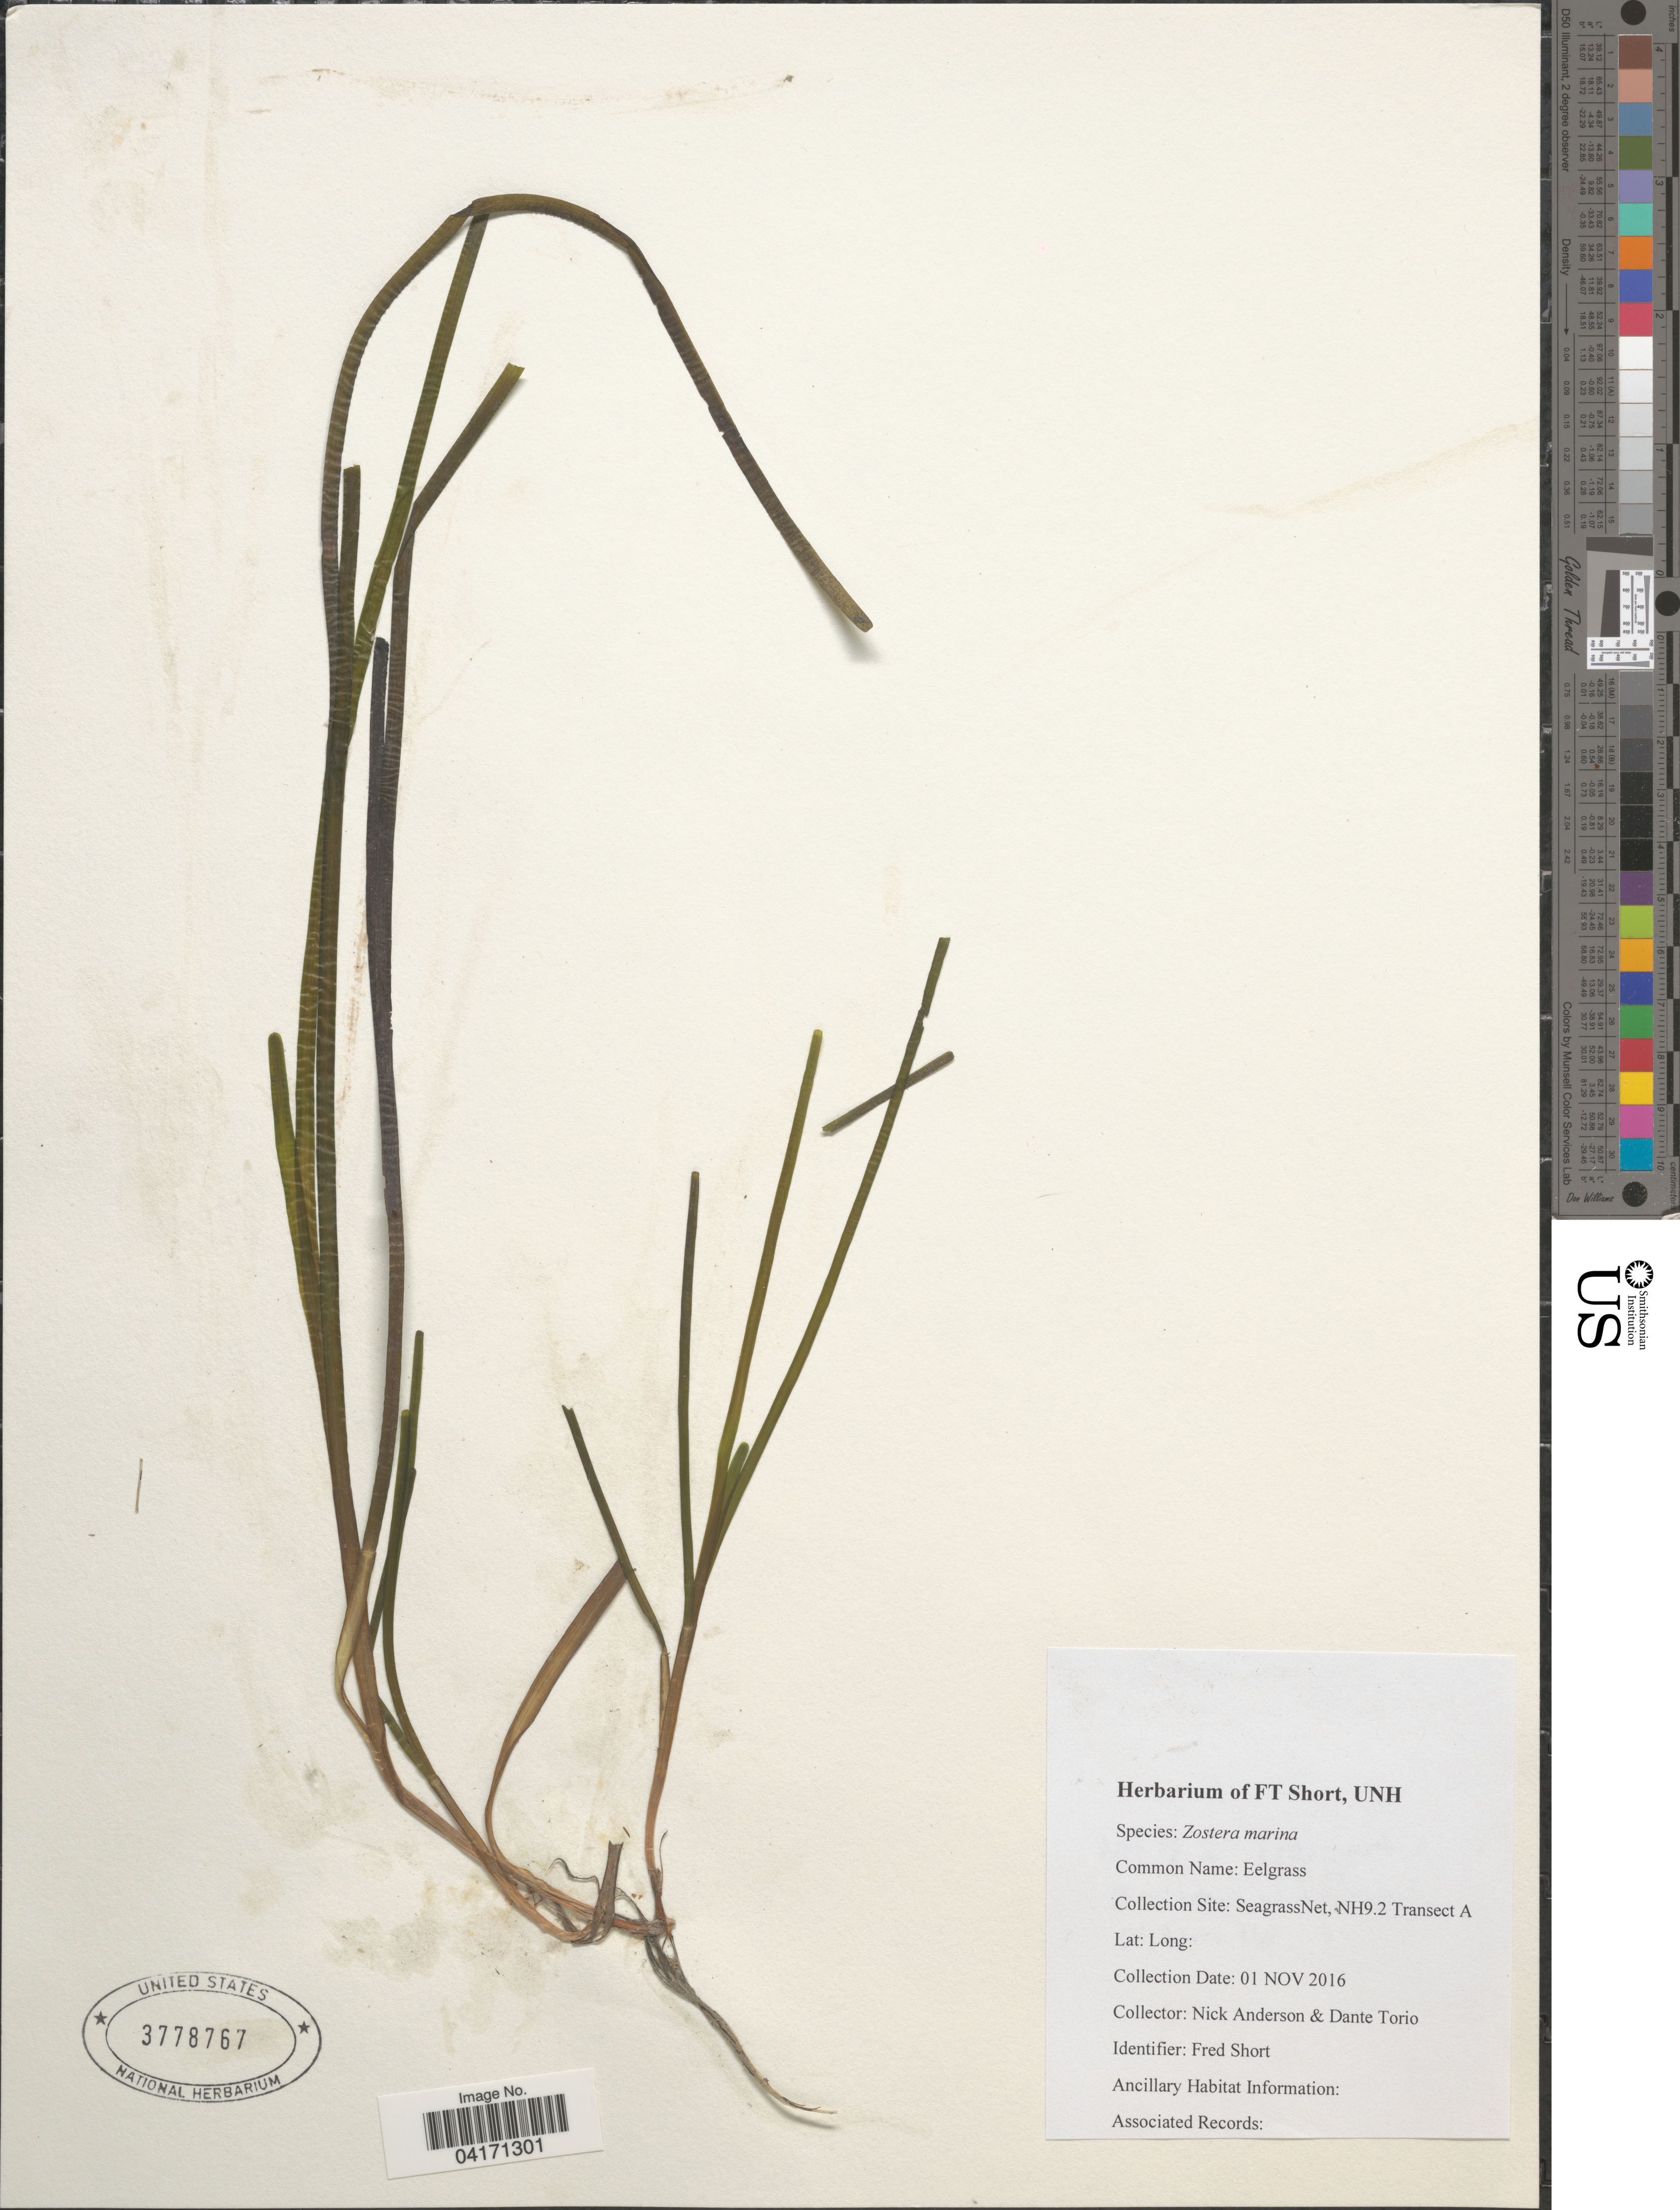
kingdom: Plantae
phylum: Tracheophyta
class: Liliopsida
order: Alismatales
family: Zosteraceae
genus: Zostera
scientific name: Zostera marina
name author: L.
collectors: N. Anderson & D. Torio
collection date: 2016-11-01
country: United States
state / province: New Hampshire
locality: SeagrassNet, NH9.2 Transect A.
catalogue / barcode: US 3778767